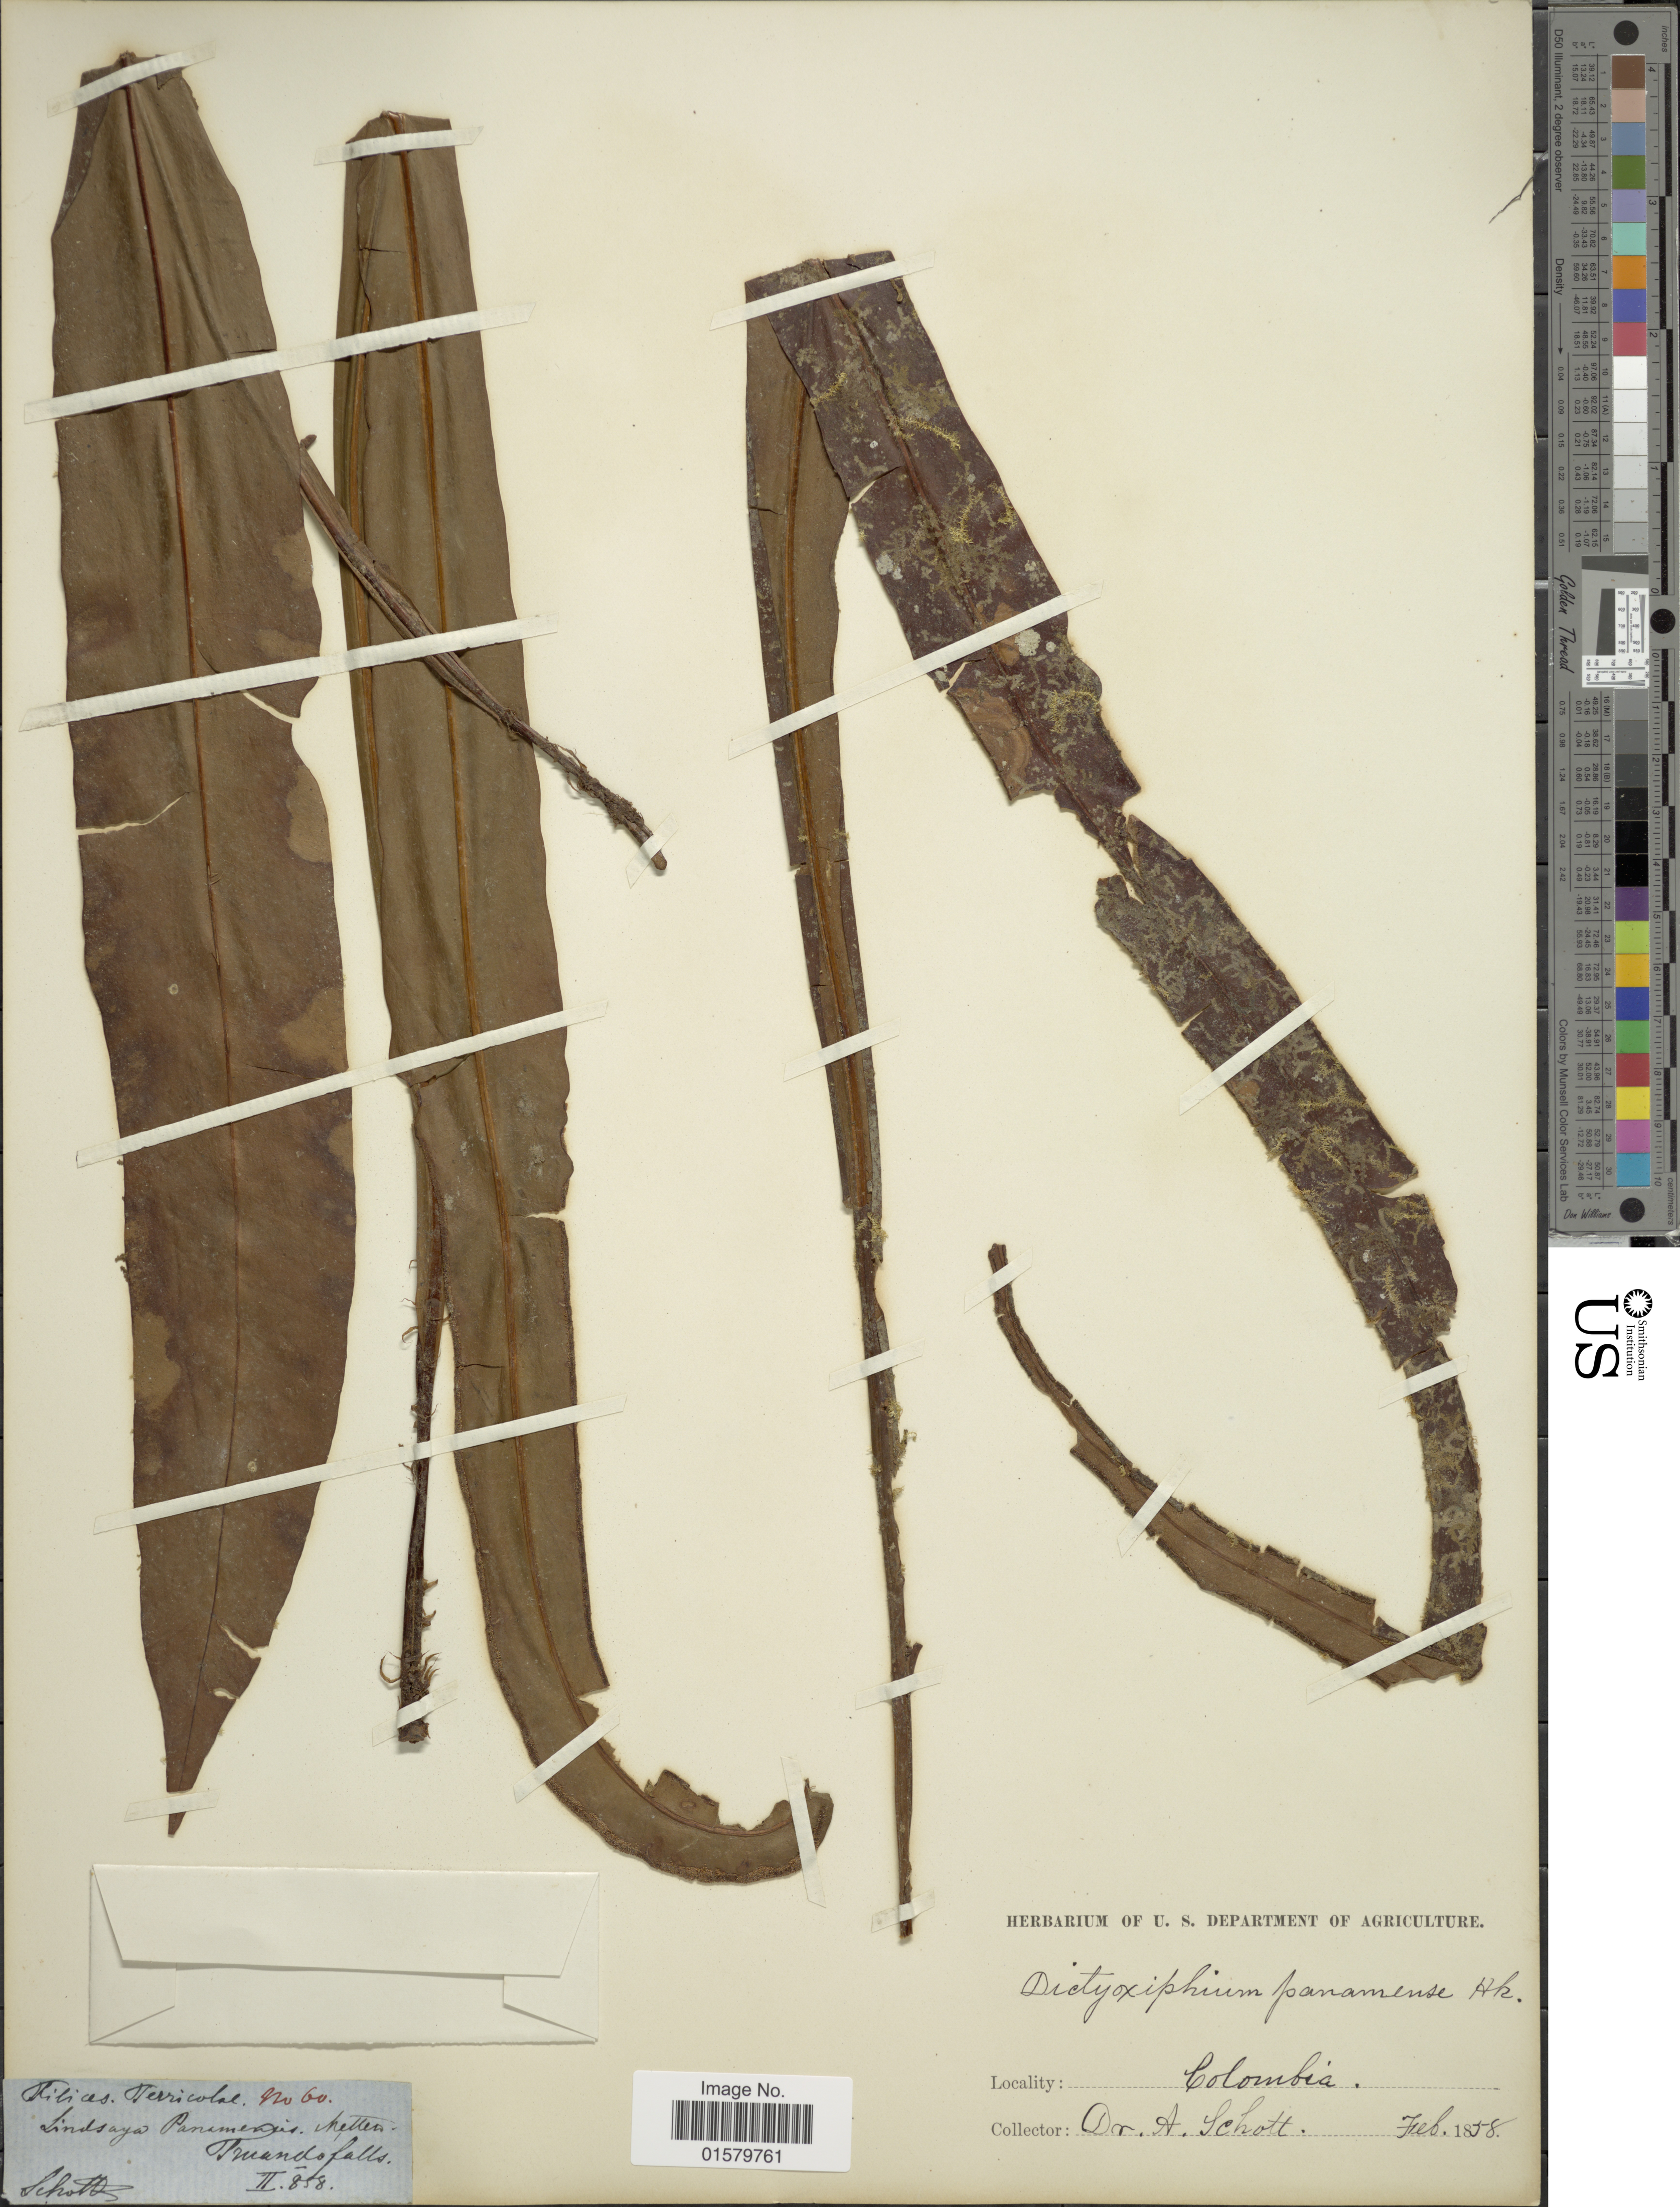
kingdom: Plantae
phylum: Tracheophyta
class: Polypodiopsida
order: Polypodiales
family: Tectariaceae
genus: Tectaria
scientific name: Tectaria panamensis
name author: (Hook.) R.M. Tryon & A.F. Tryon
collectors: A. Schott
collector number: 60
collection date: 1858-02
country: Colombia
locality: Truando Falls